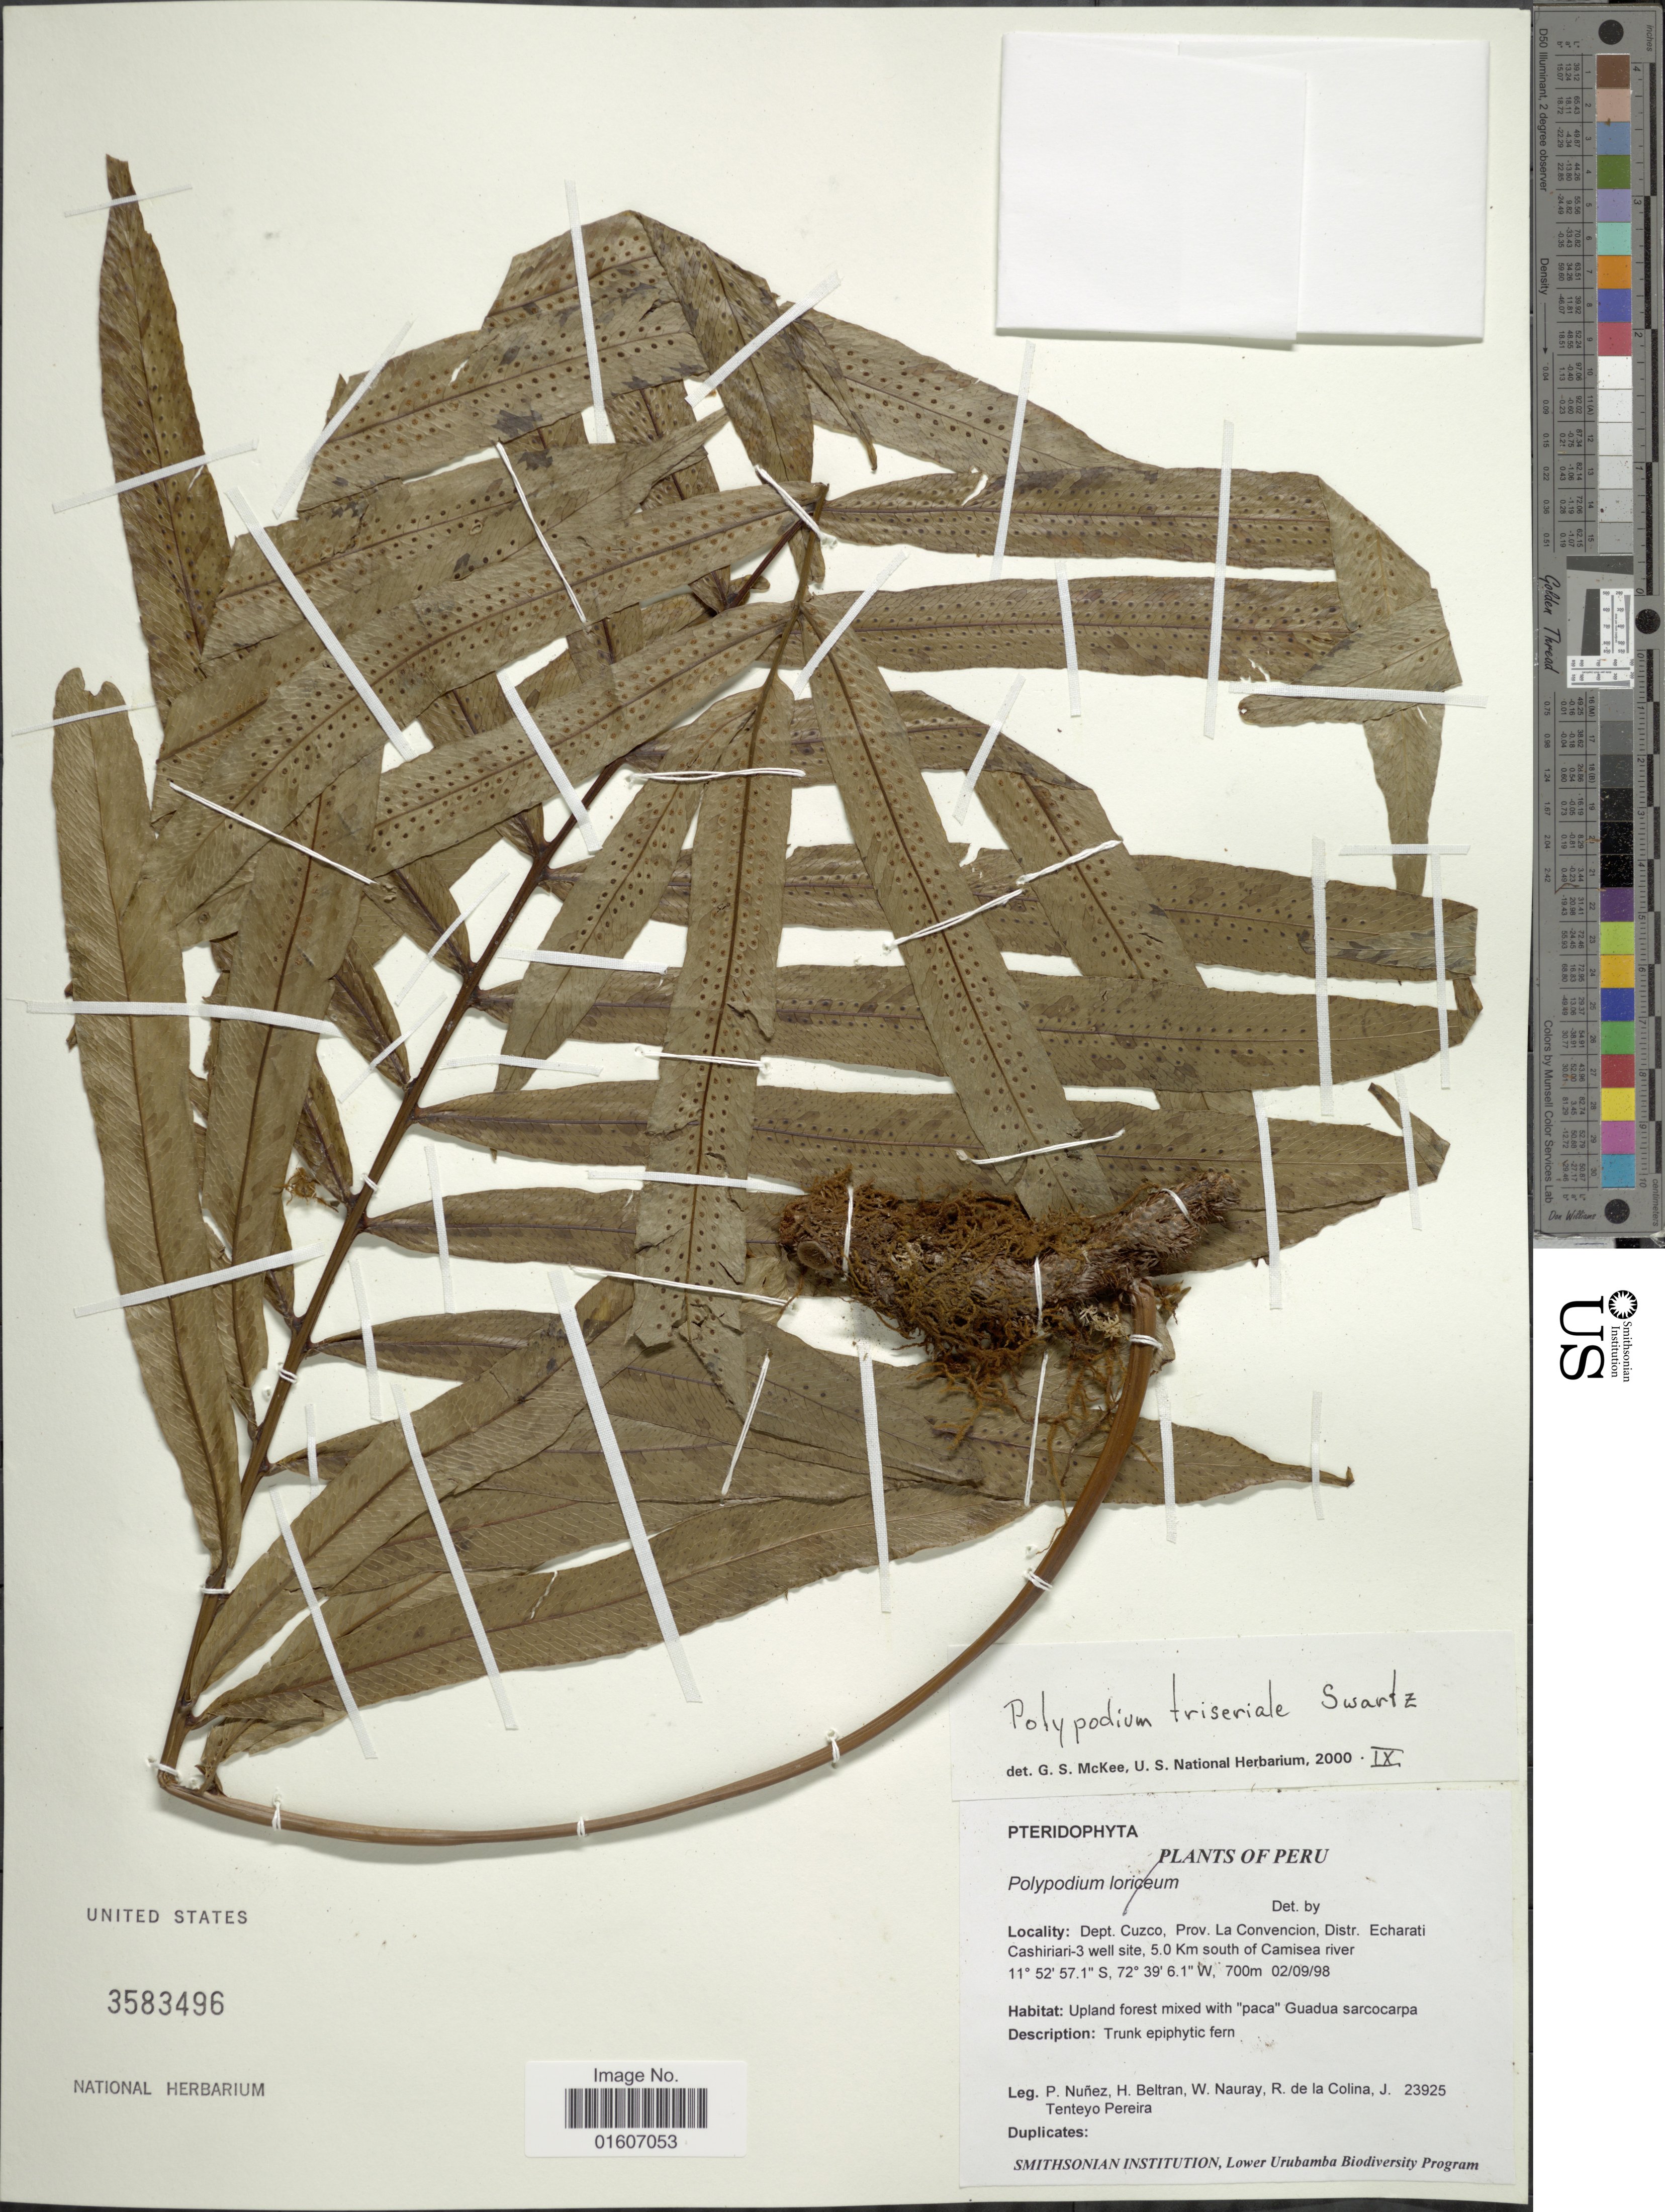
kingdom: Plantae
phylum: Tracheophyta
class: Polypodiopsida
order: Polypodiales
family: Polypodiaceae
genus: Serpocaulon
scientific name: Serpocaulon triseriale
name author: (Sw.) A.R. Sm.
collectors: P. Nuñez V., W. Nauray, R. de La Colina & J. Tenteyo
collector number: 23925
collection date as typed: Transcribed d/m/y: 2/9/98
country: Peru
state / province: Cusco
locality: Depyo Cuzco, prov. La Convencion, Distr. Echarati Cashiriari-3 well site, 5.0 Km south of Camisea river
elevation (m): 700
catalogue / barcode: US 3583496